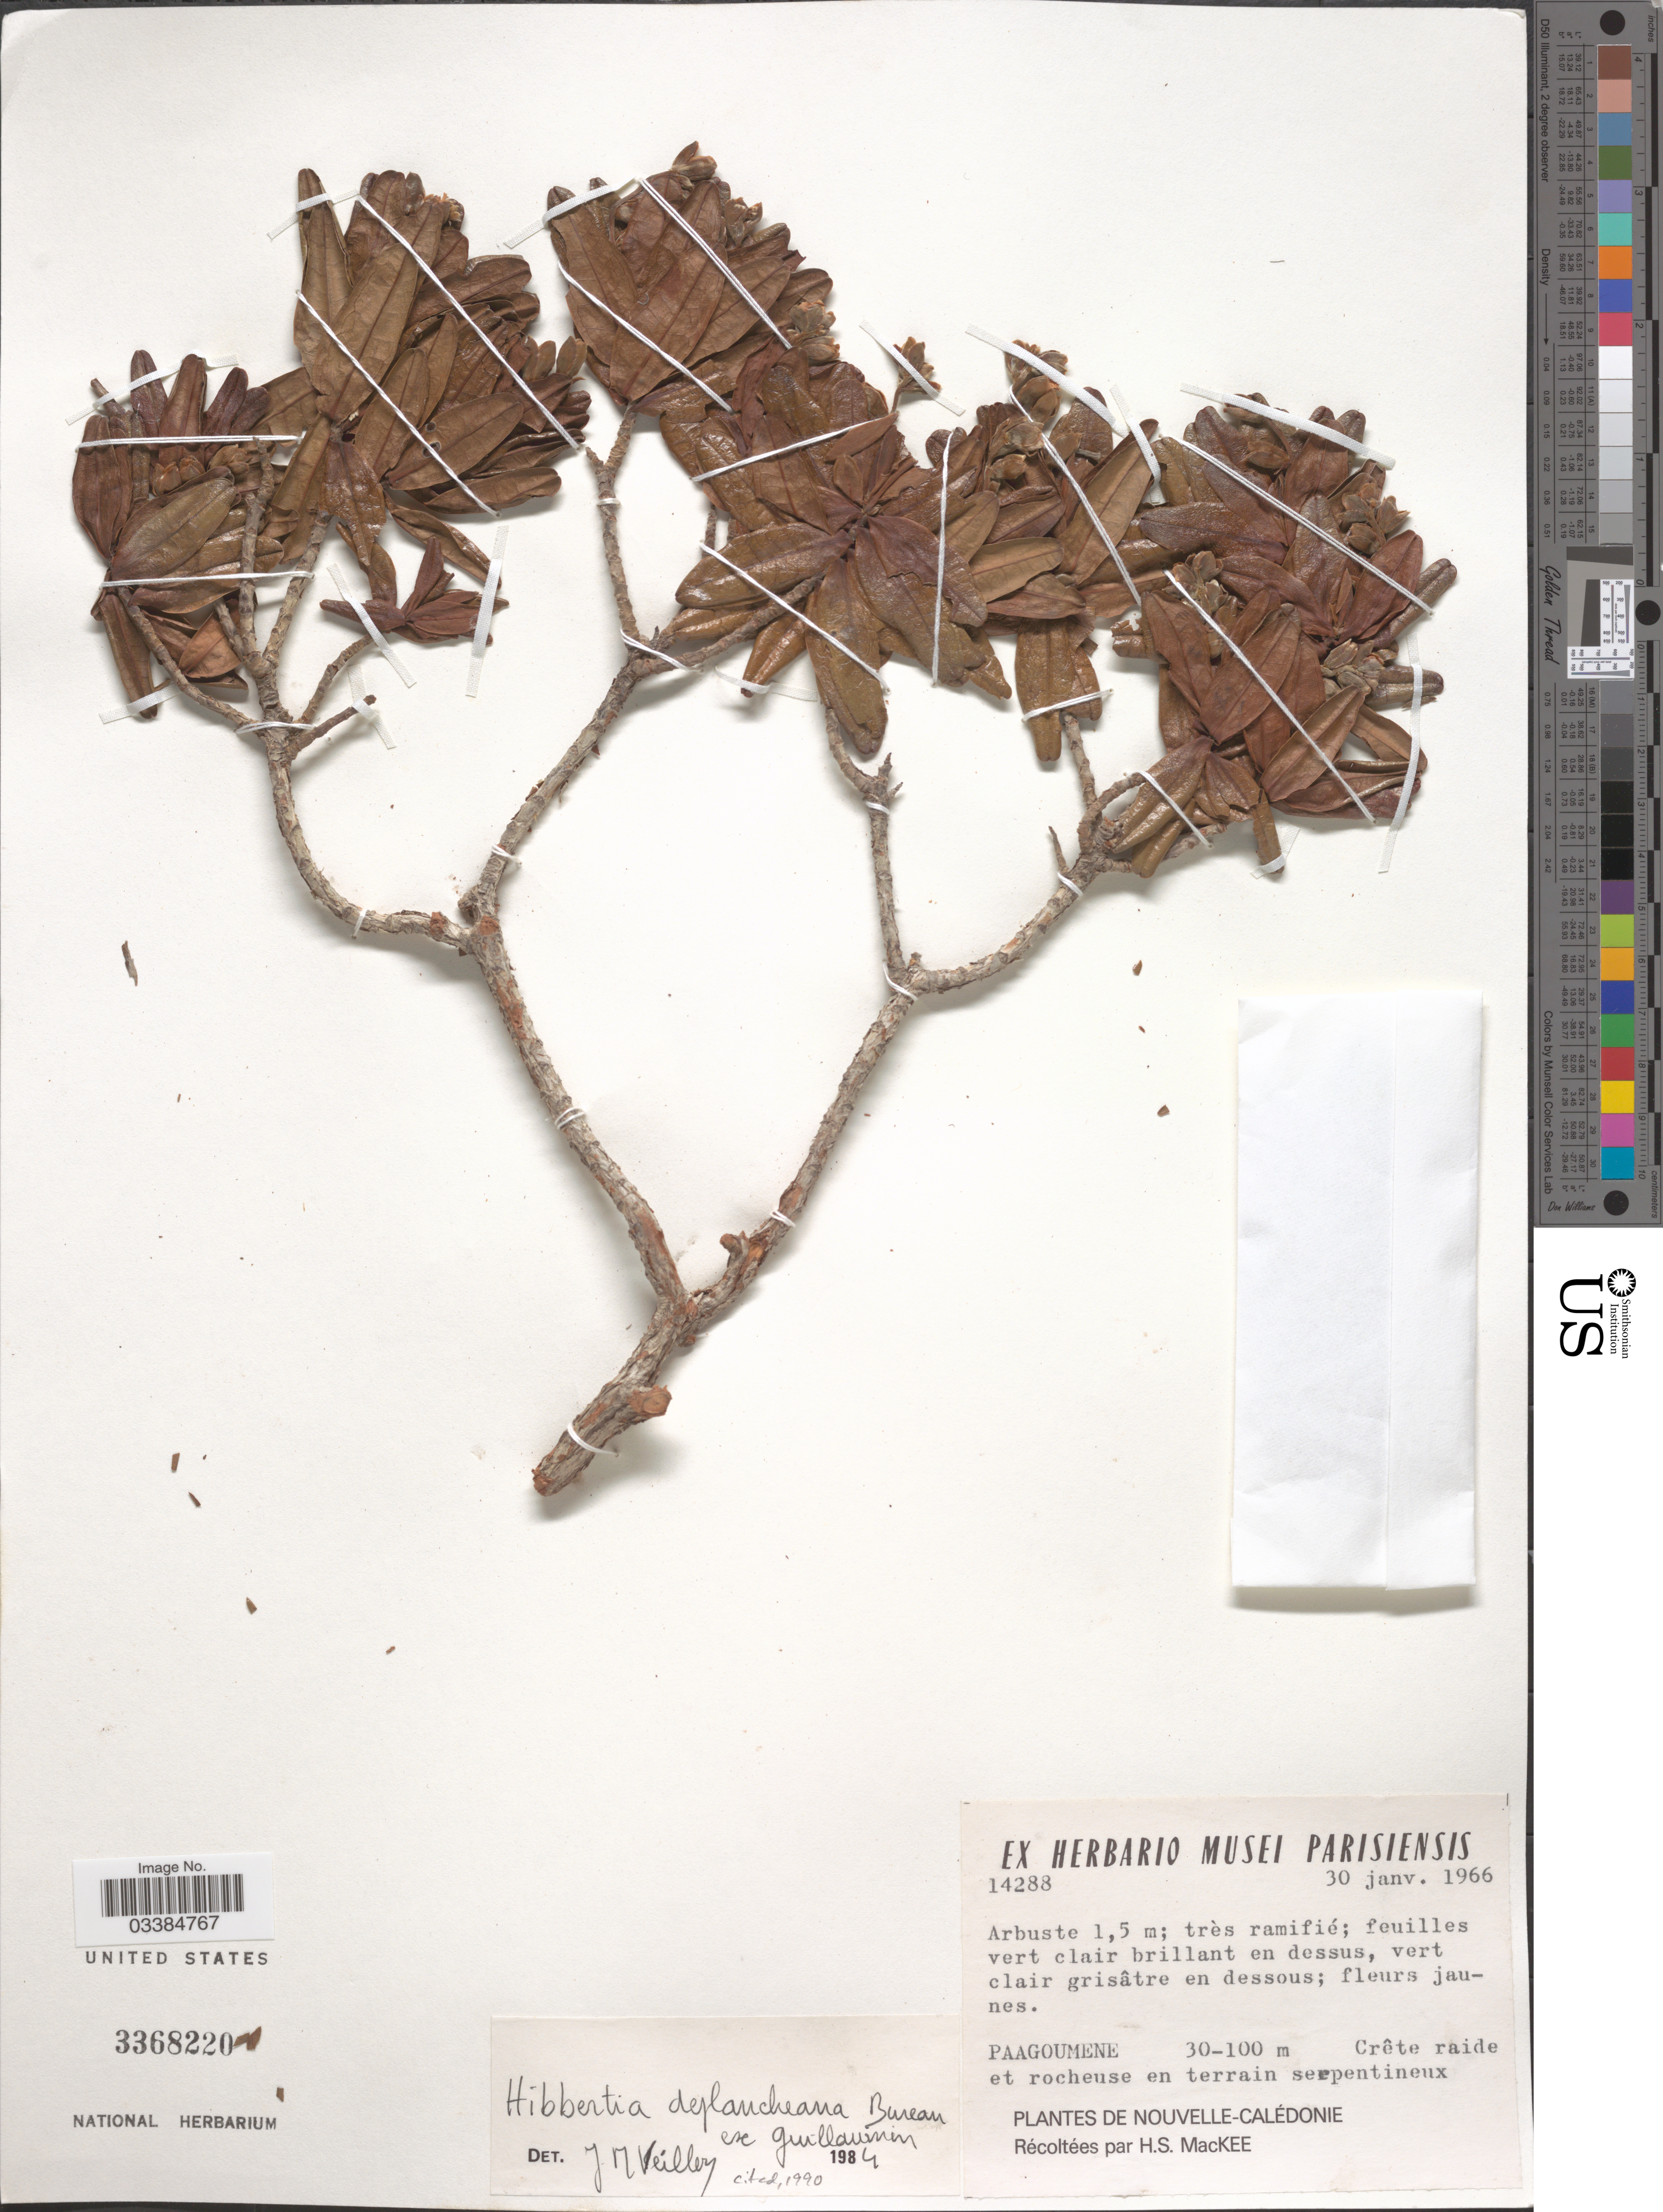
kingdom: Plantae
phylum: Tracheophyta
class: Magnoliopsida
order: Dilleniales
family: Dilleniaceae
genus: Hibbertia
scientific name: Hibbertia deplancheana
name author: Bureau ex Guillaumin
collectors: H. S. MacKee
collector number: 14288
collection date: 1966-01-30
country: New Caledonia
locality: Paagoumene, Crête raide et rocheuse et terrain serpentineux.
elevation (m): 30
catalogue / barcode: US 3368220